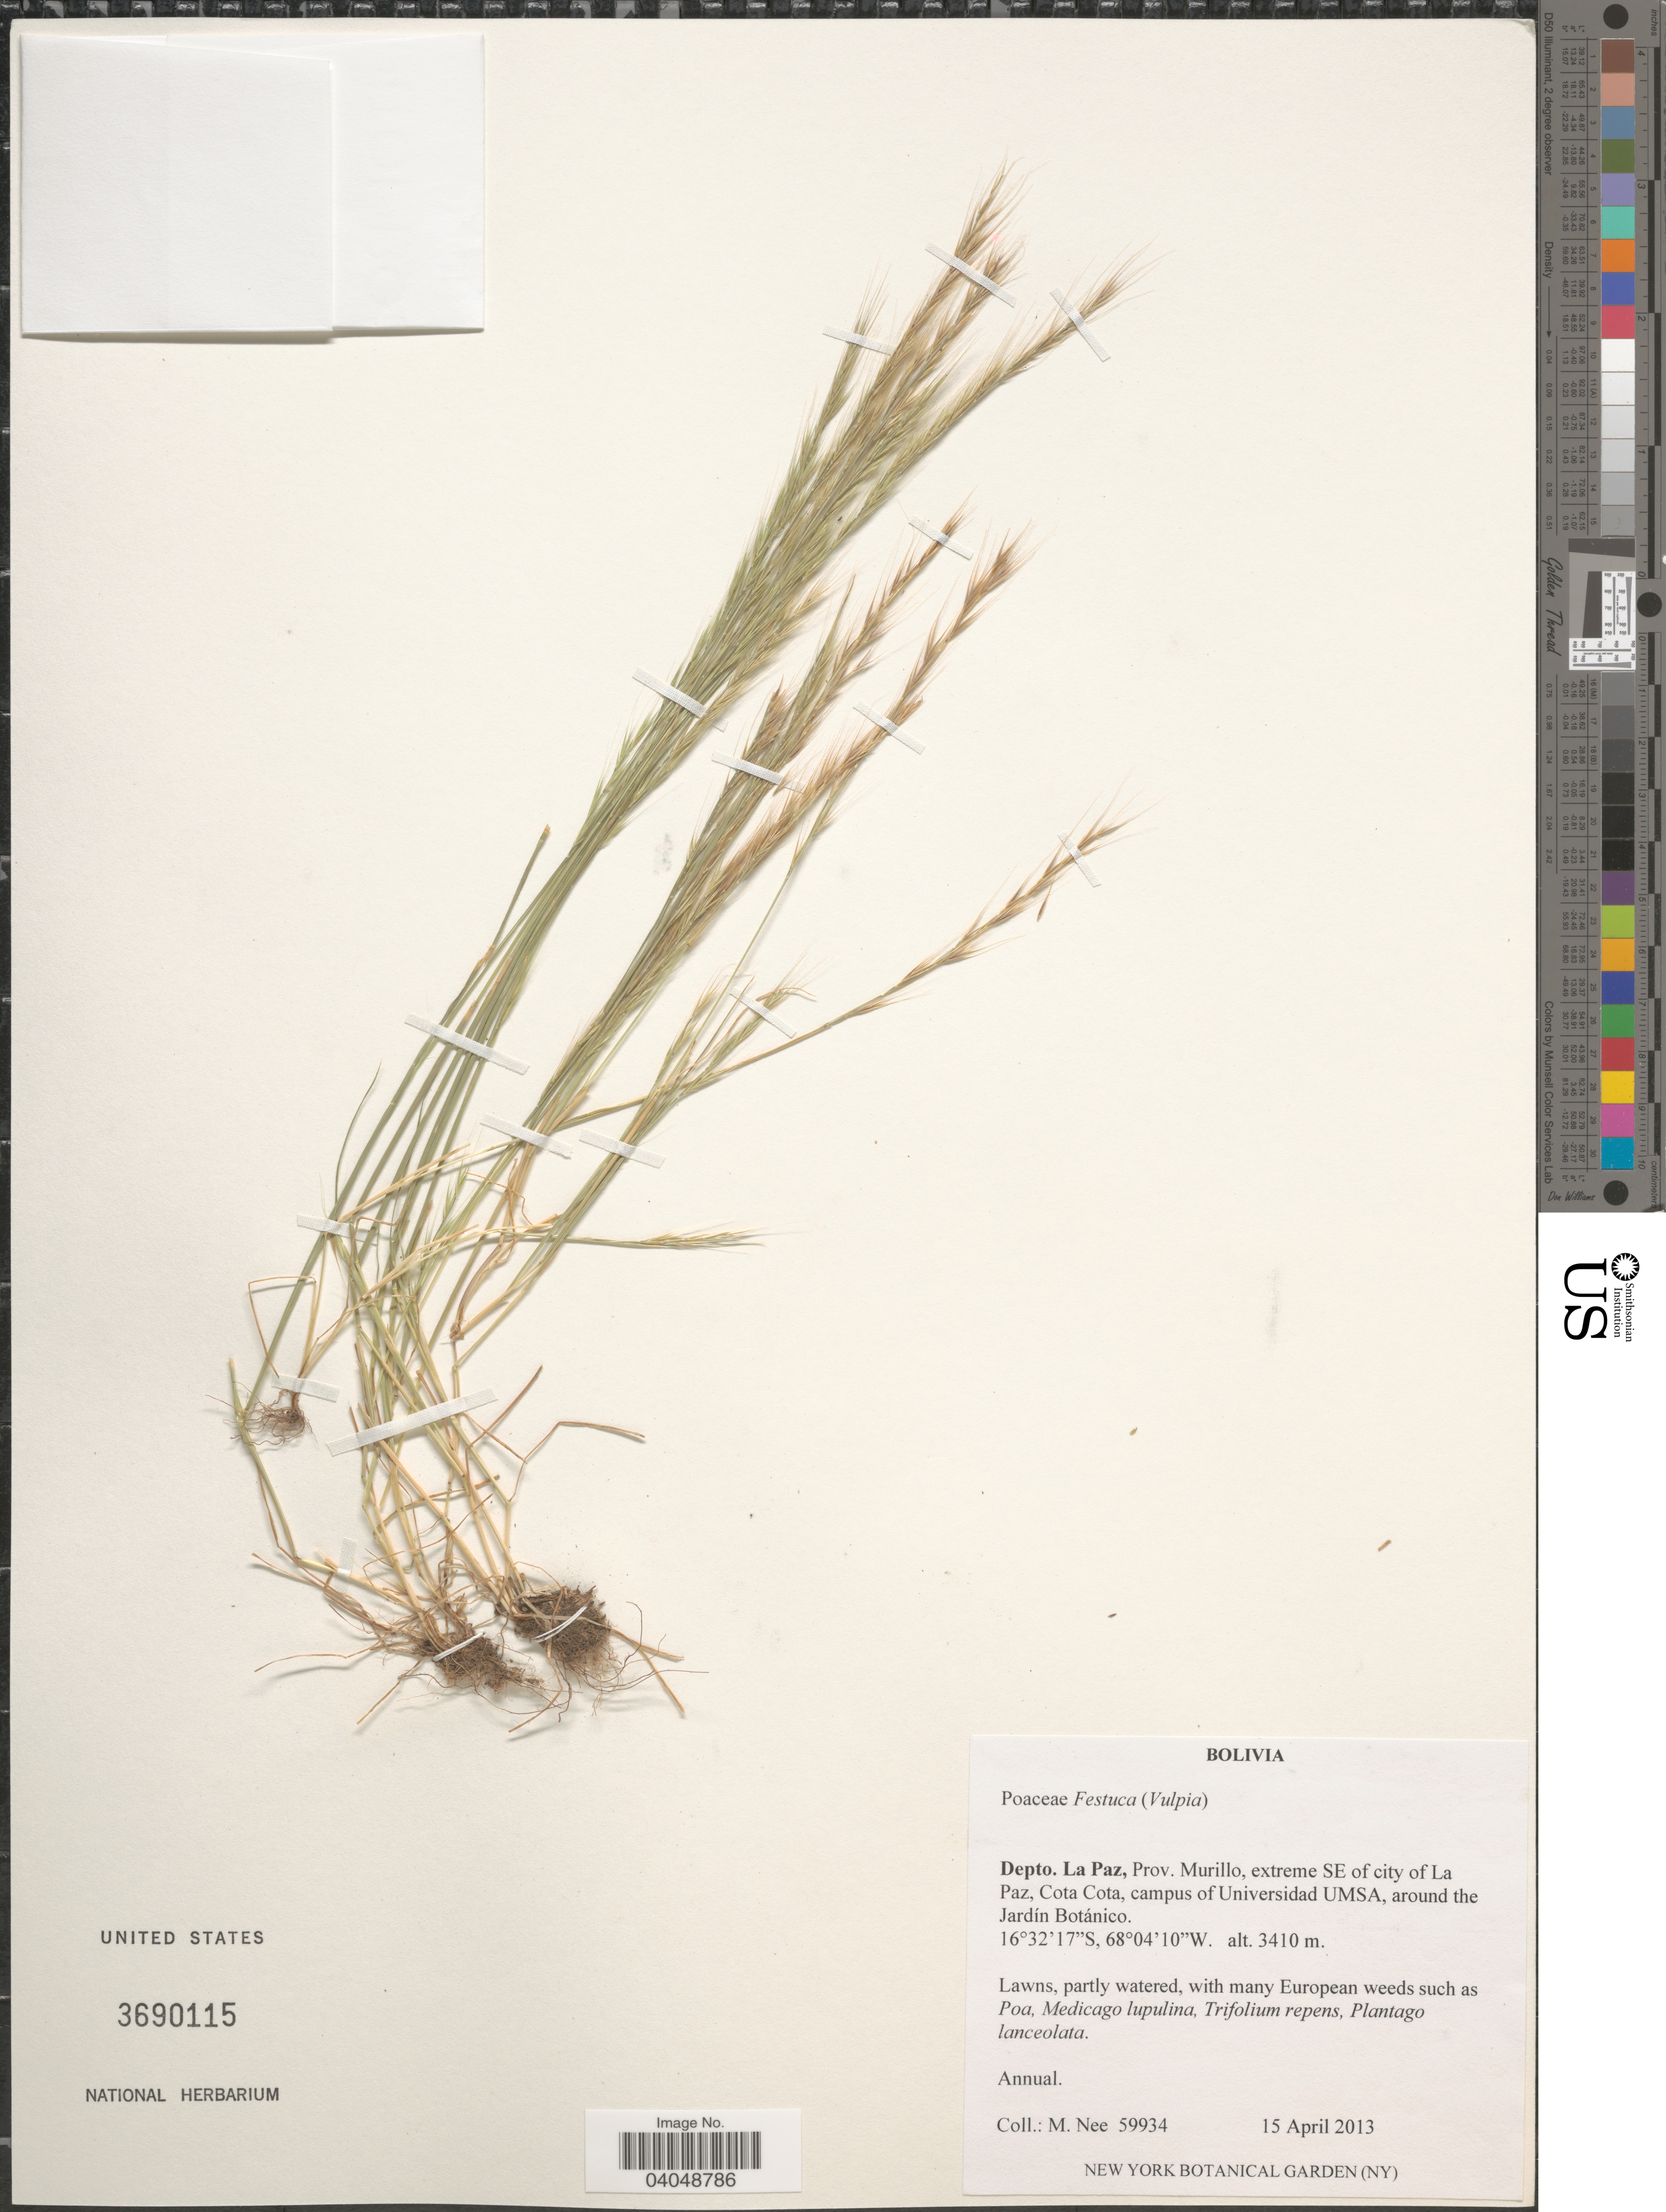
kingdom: Plantae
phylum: Tracheophyta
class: Liliopsida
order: Poales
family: Poaceae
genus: Festuca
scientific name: Festuca sp.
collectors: M. Nee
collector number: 59934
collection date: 2013-04-15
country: Bolivia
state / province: La Paz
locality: Depto. La Paz, Prov. Murillo, extreme SE of city of La Paz, Cota Cota, campus of Universidad UMSA, around the Jardín Botánico.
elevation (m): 3410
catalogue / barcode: US 3690115